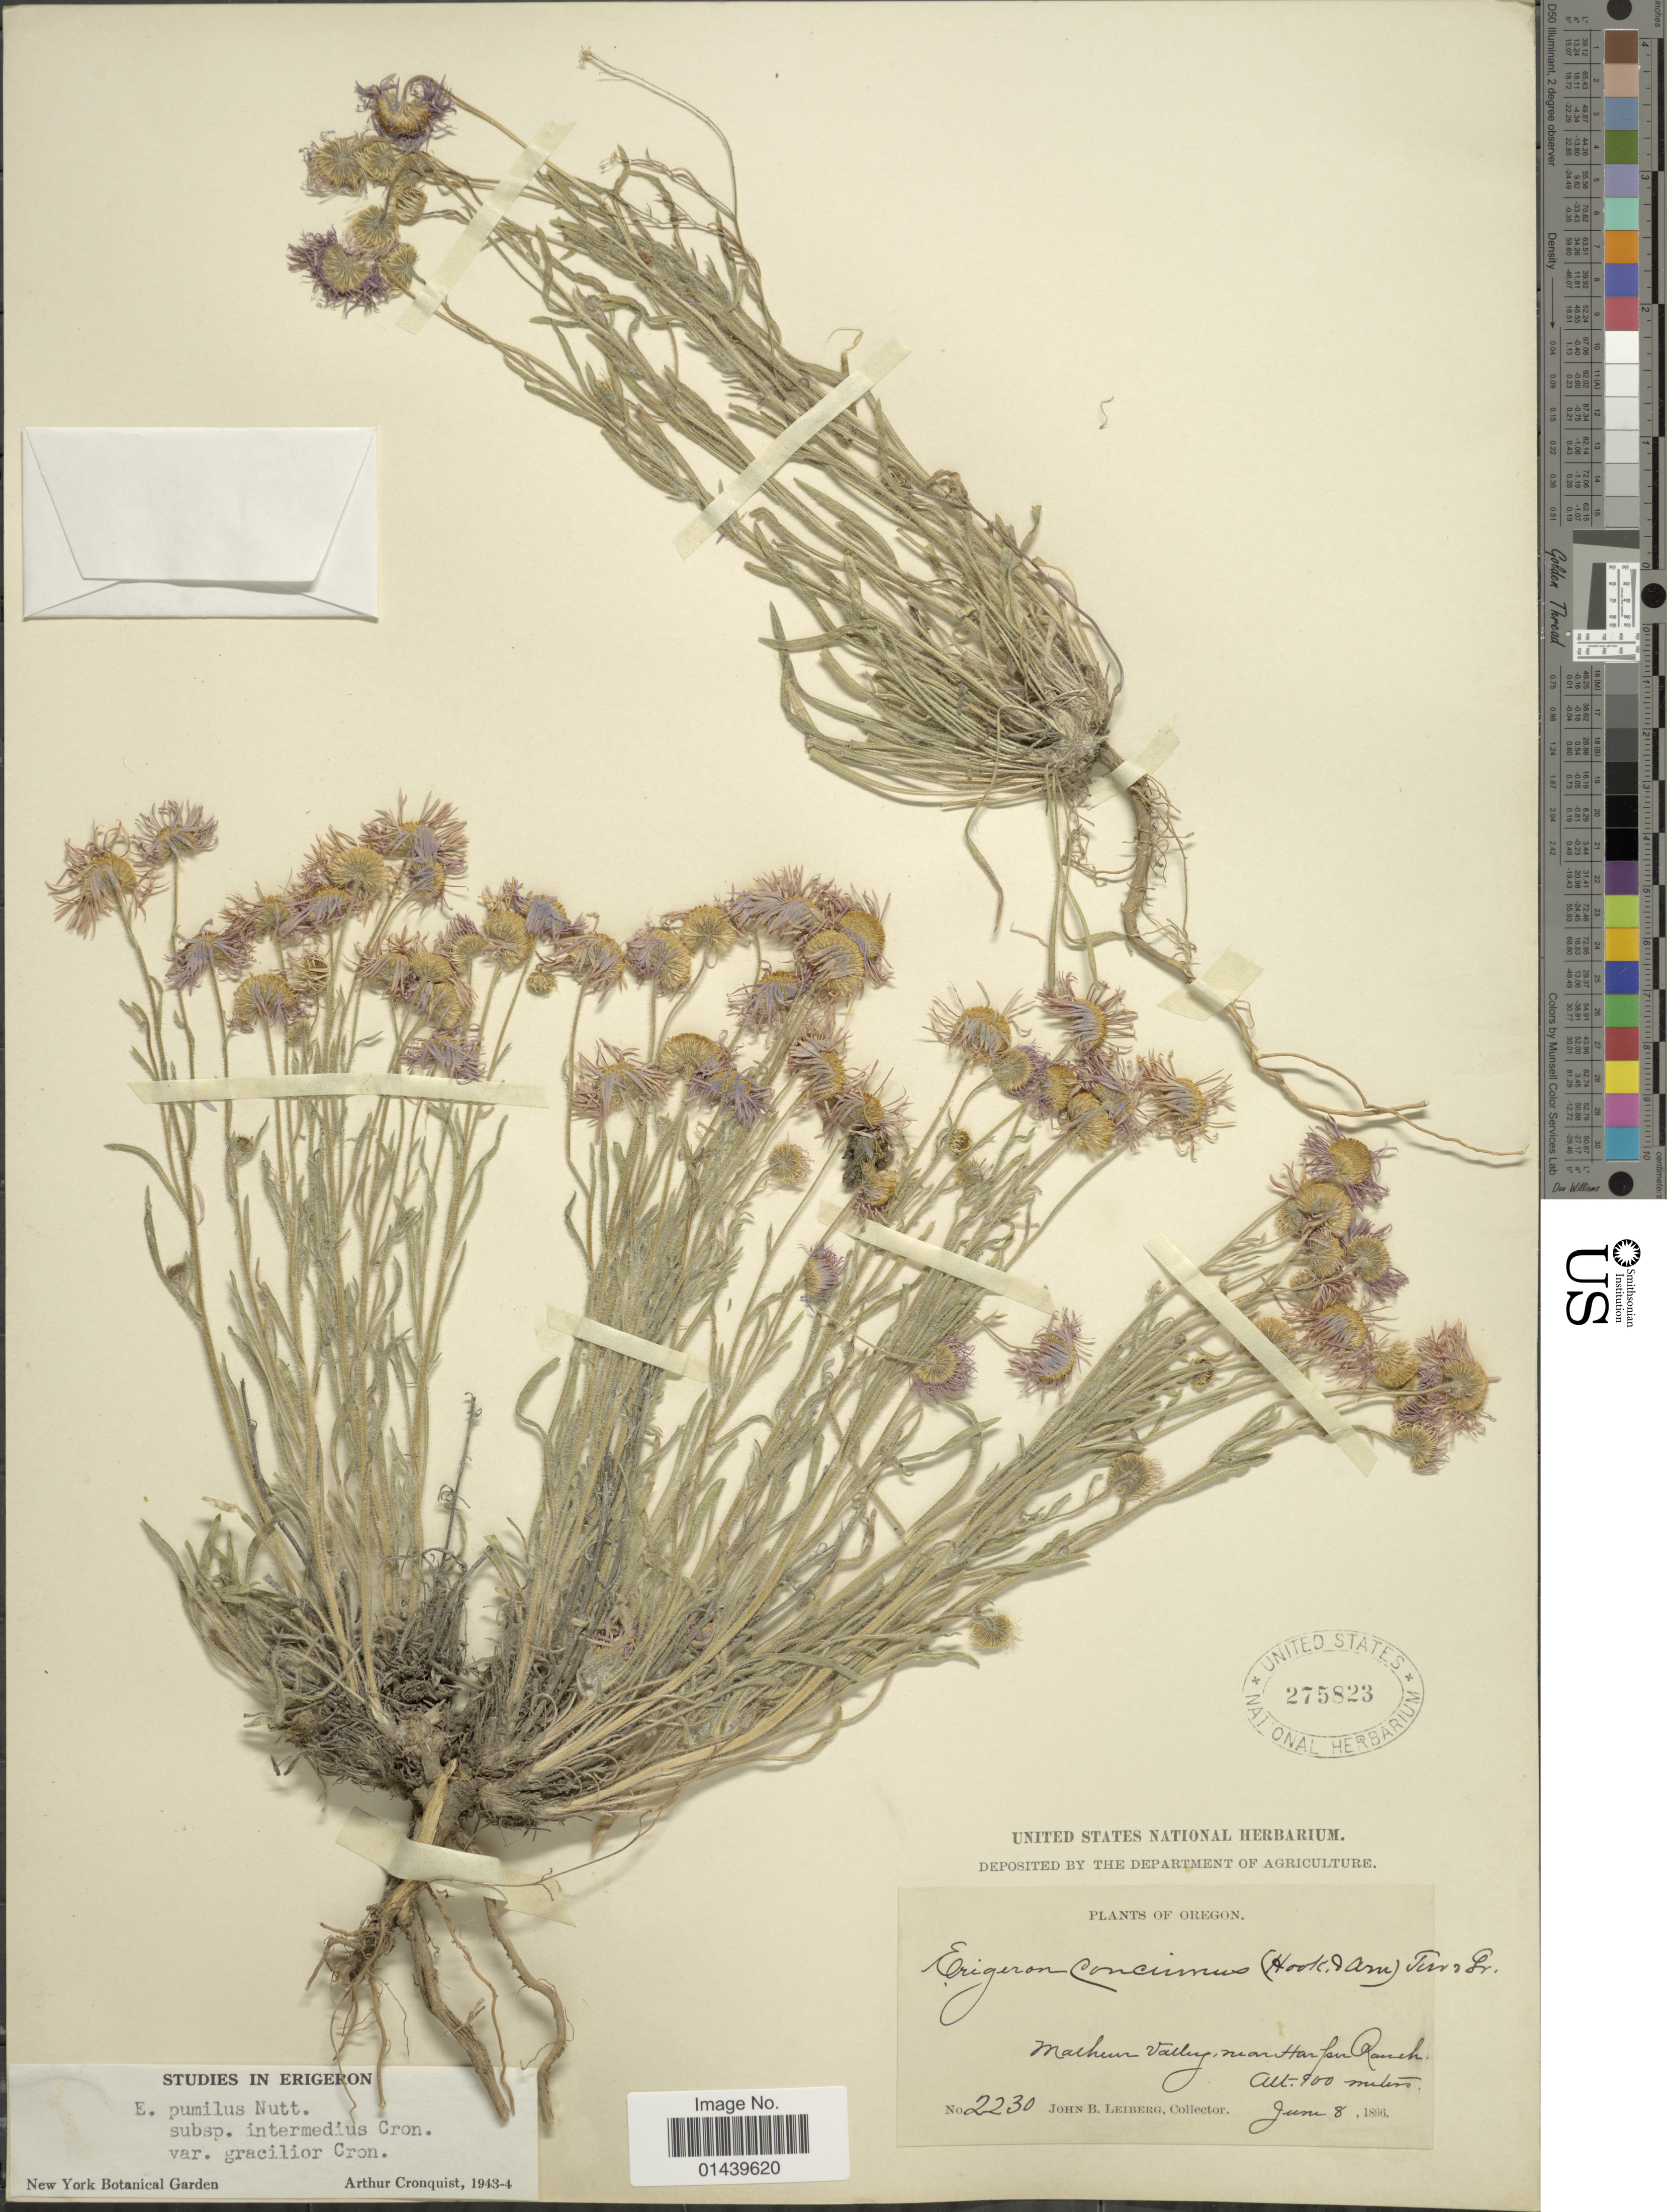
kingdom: Plantae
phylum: Tracheophyta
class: Magnoliopsida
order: Asterales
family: Asteraceae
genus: Erigeron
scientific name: Erigeron pumilus subsp. intermedius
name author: Cronq.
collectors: J. B. Leiberg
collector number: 2230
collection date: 1896-06-08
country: United States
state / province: Oregon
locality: Machun Valley, near Haroer Ranch.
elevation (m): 900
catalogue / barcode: US 275823